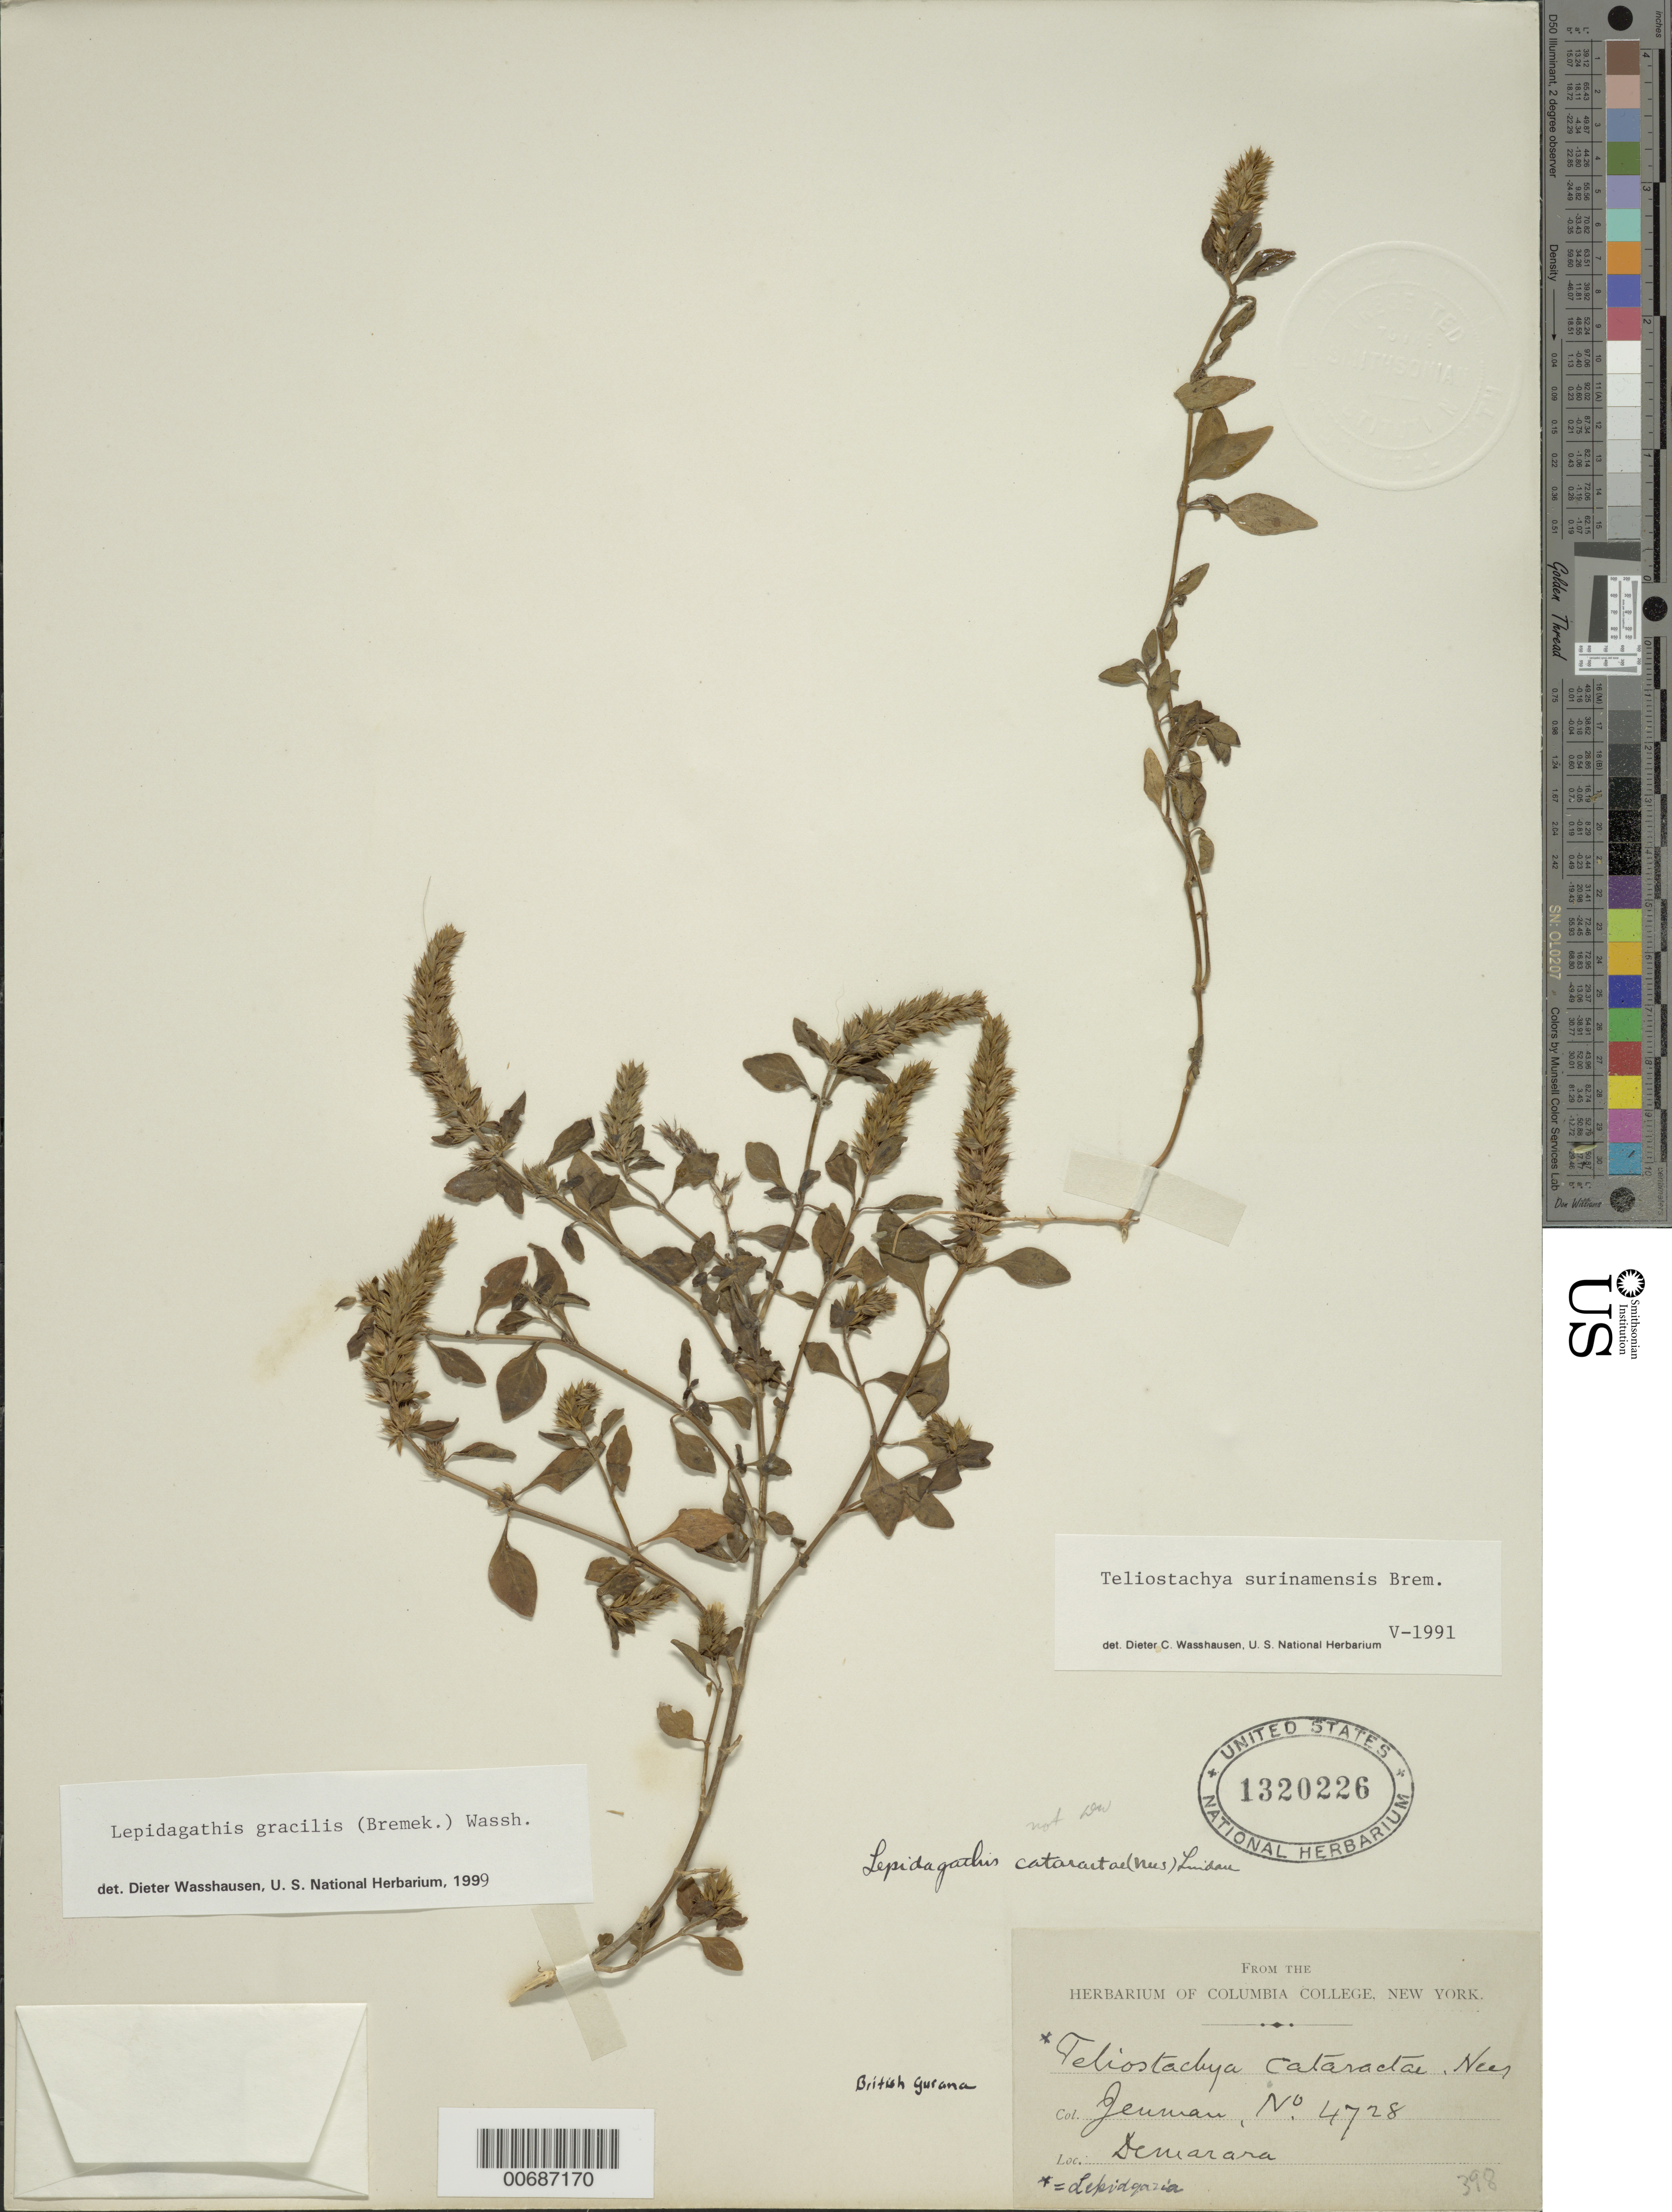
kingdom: Plantae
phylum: Tracheophyta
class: Magnoliopsida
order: Lamiales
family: Acanthaceae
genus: Lepidagathis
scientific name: Lepidagathis gracilis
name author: (Bremek.) Wassh.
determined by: Wasshausen, Dieter C., (BOT), Smithsonian Institution - National Museum of Natural History (UNITED STATES)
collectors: G. S. Jenman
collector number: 4728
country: Guyana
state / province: U. Demerara-Berbice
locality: Demerara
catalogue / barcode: US 1320226